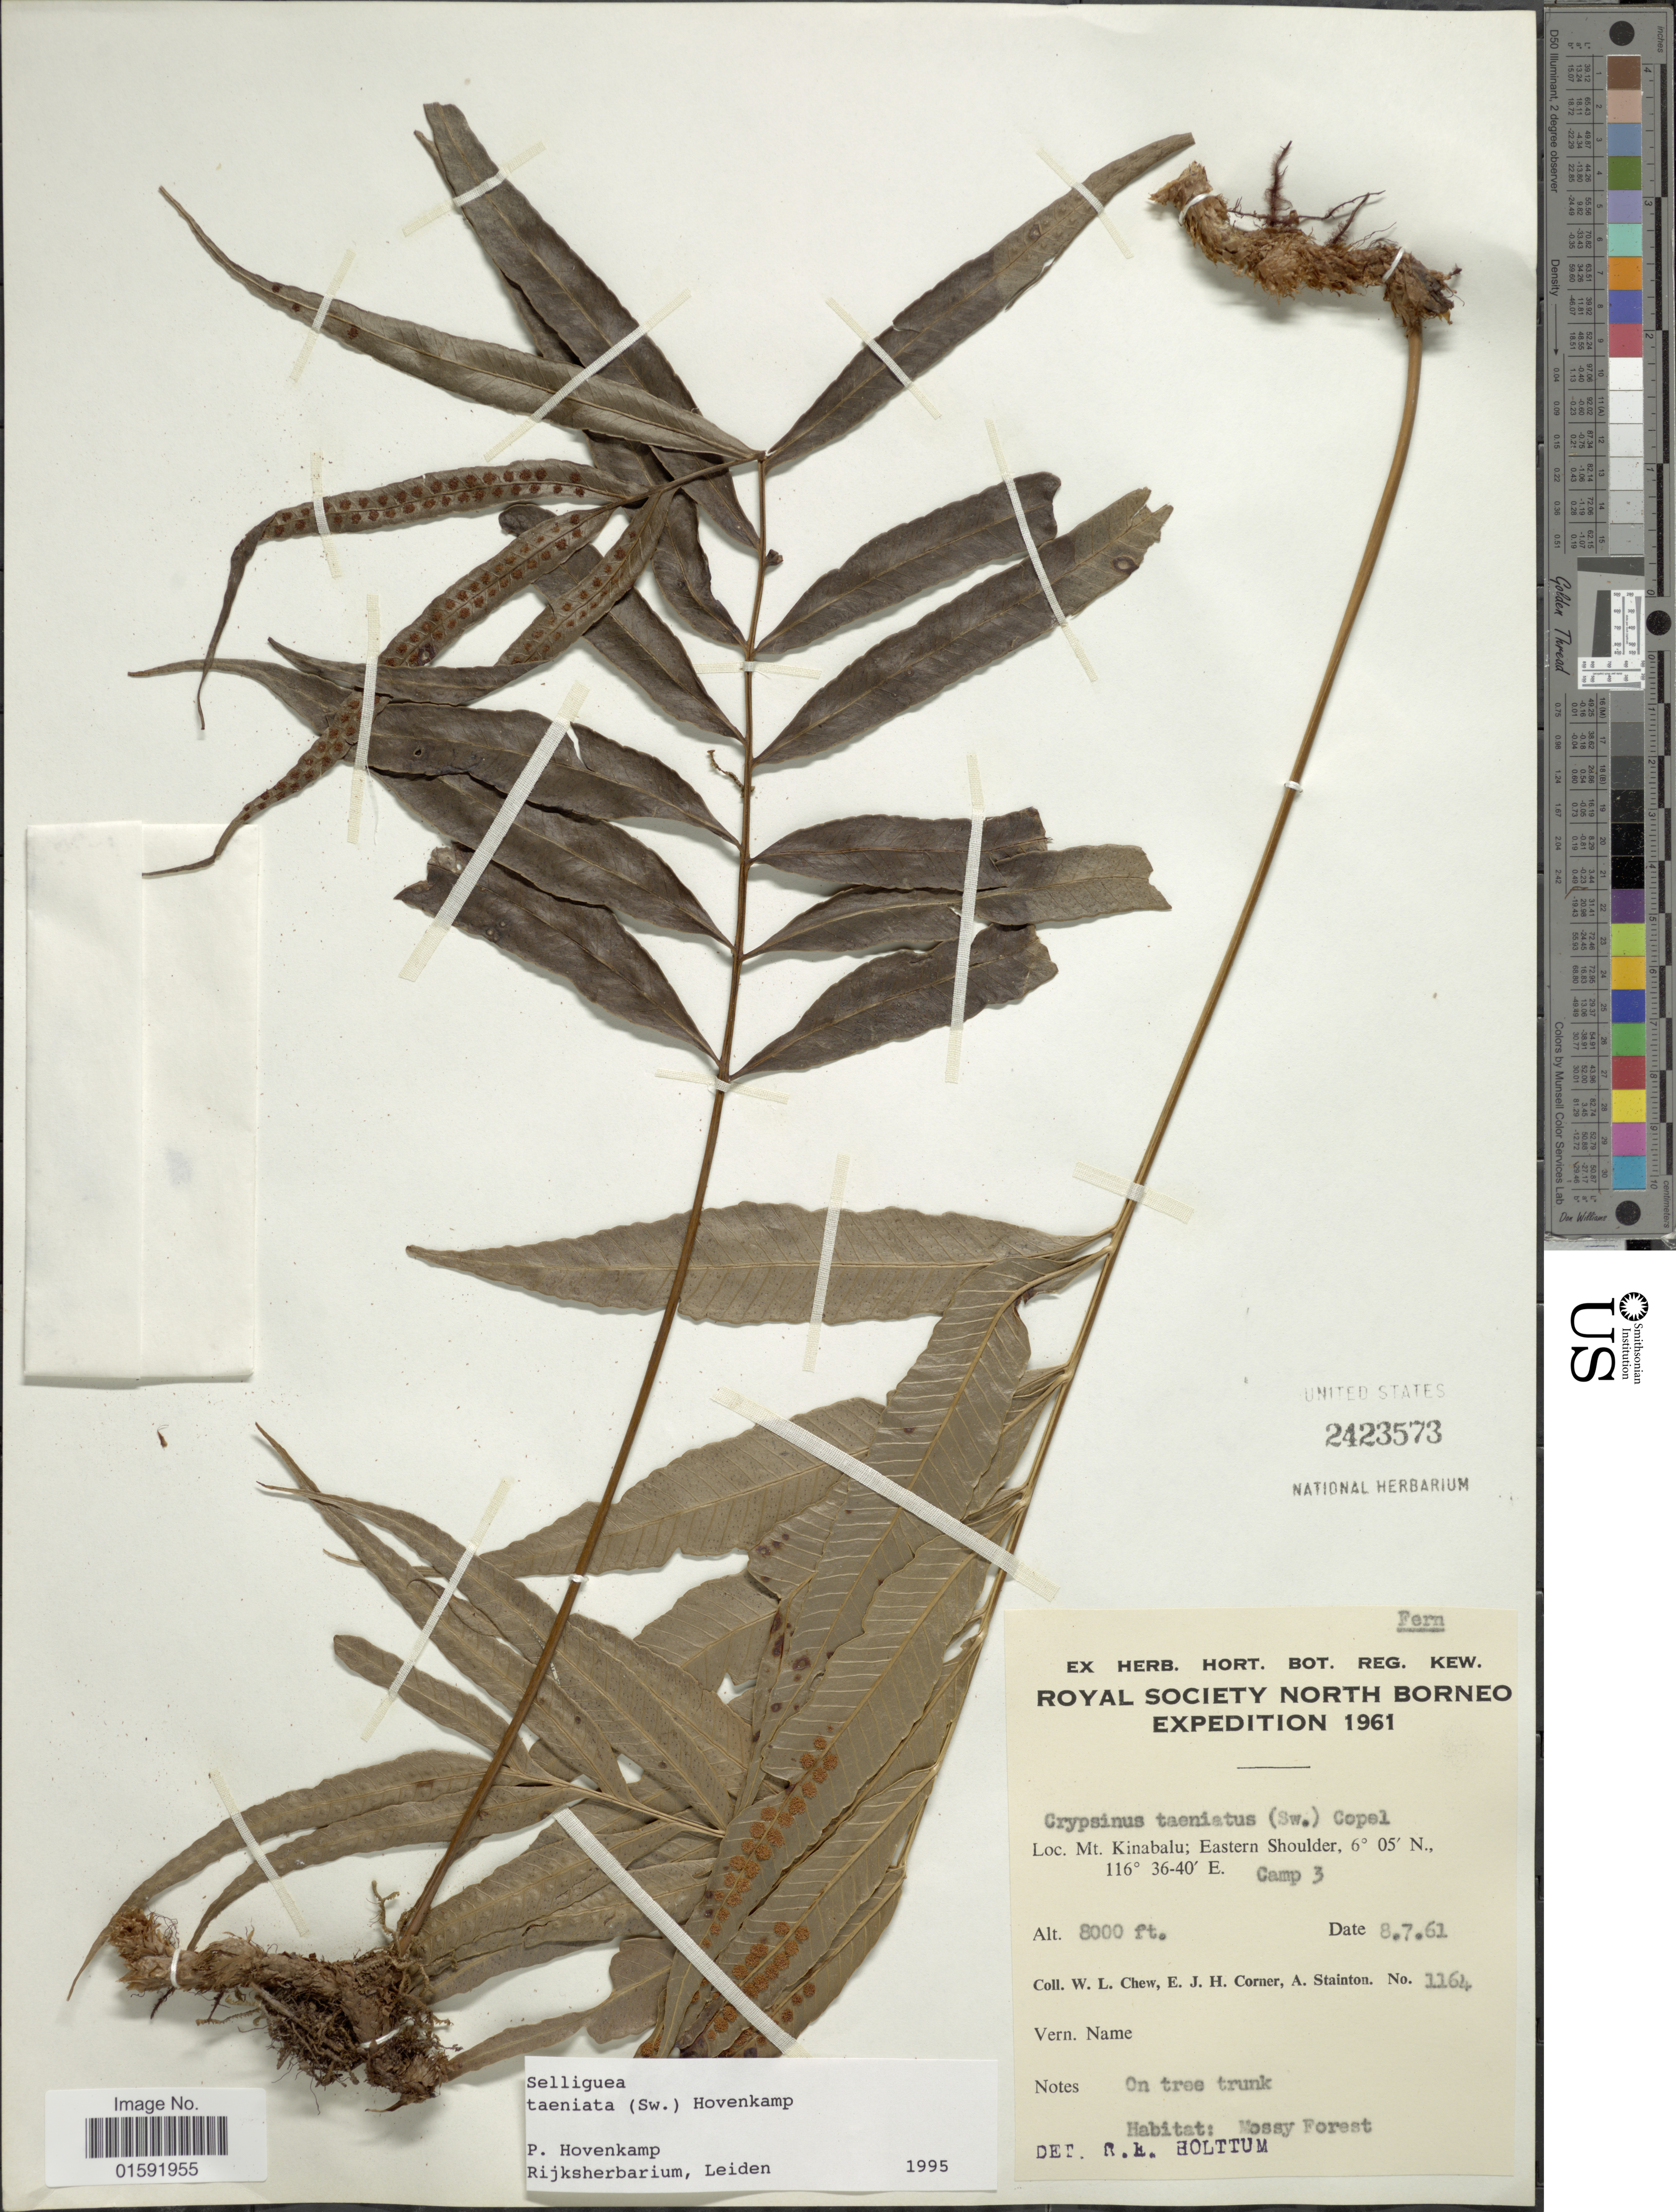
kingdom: Plantae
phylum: Tracheophyta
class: Polypodiopsida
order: Polypodiales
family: Polypodiaceae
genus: Selliguea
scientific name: Selliguea taeniata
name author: Parris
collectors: W. Chew, E. Corner & A. Stainton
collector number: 1164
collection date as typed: Transcribed d/m/y: 8/7/61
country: Malaysia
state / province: Sabah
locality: Mt. Kinabalu, Eastern Shoulder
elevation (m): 2438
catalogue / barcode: US 2423573